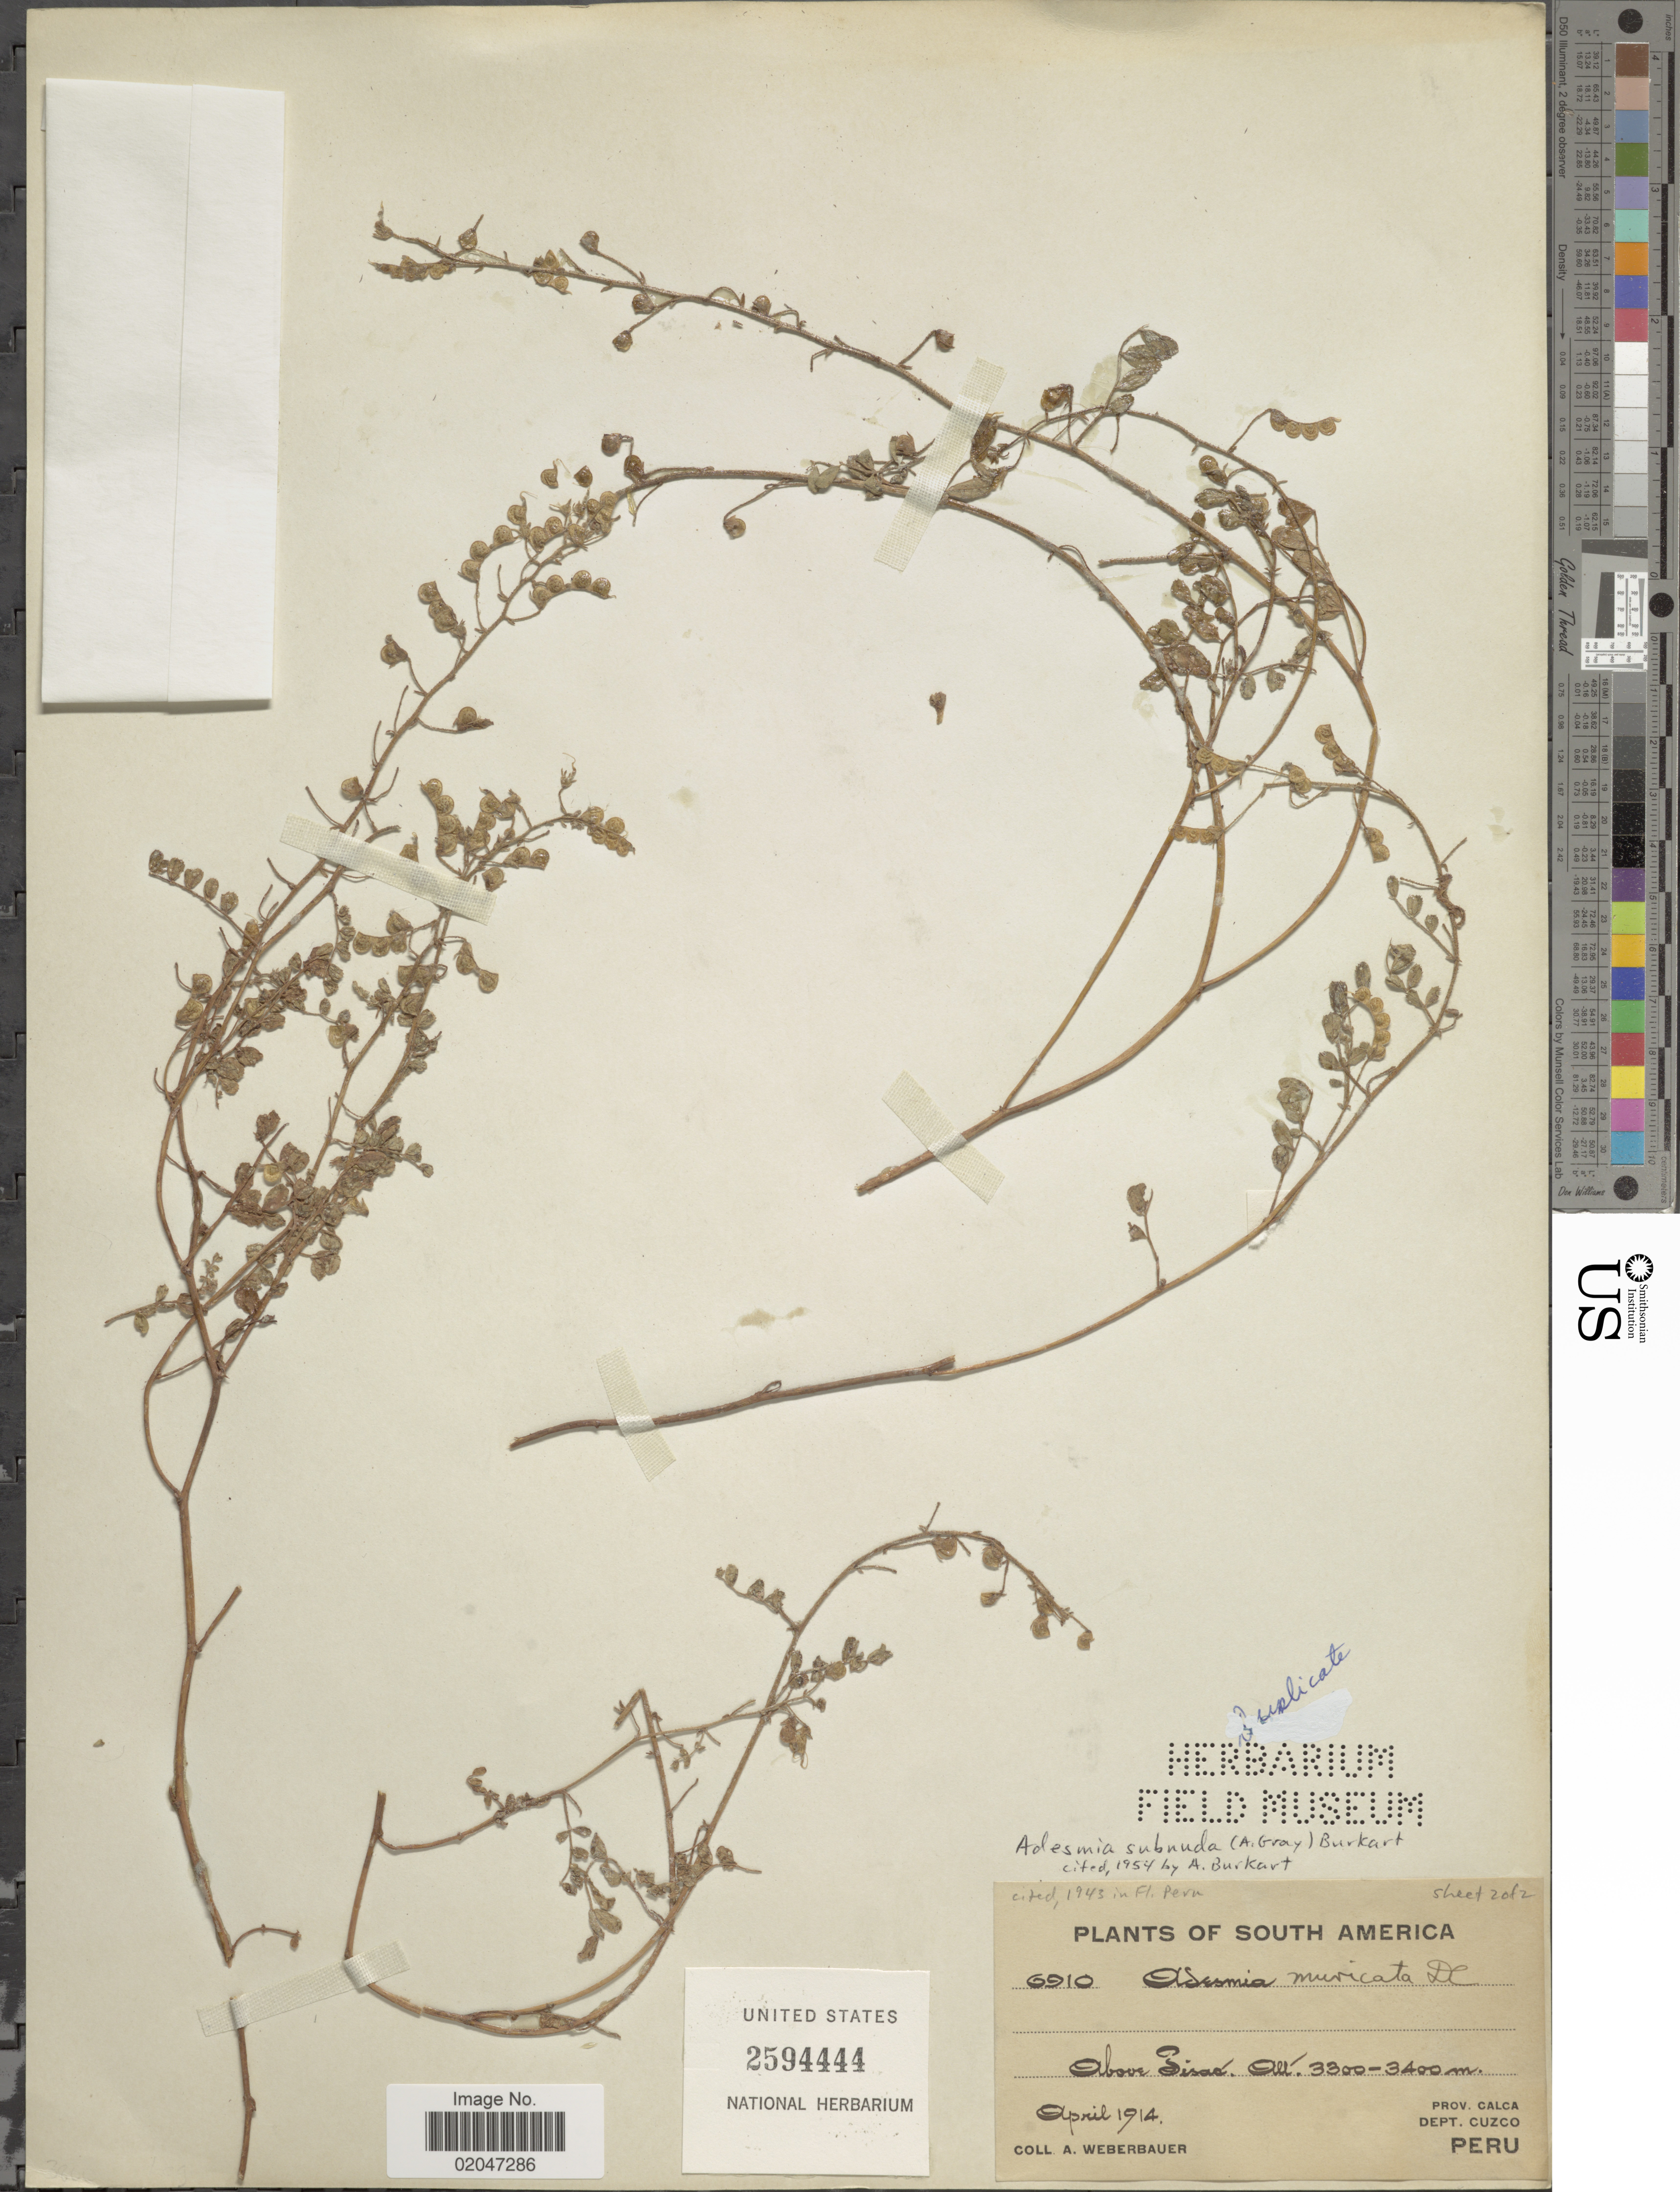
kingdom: Plantae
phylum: Tracheophyta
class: Magnoliopsida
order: Fabales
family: Fabaceae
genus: Adesmia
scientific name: Adesmia subnuda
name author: (A. Gray) Burkart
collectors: A. Weberbauer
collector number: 6910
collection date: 1914-04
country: Peru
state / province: Cusco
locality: Above Pisac, Prov. Calca, Dept. Cuzco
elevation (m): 3300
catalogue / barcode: US 2594444